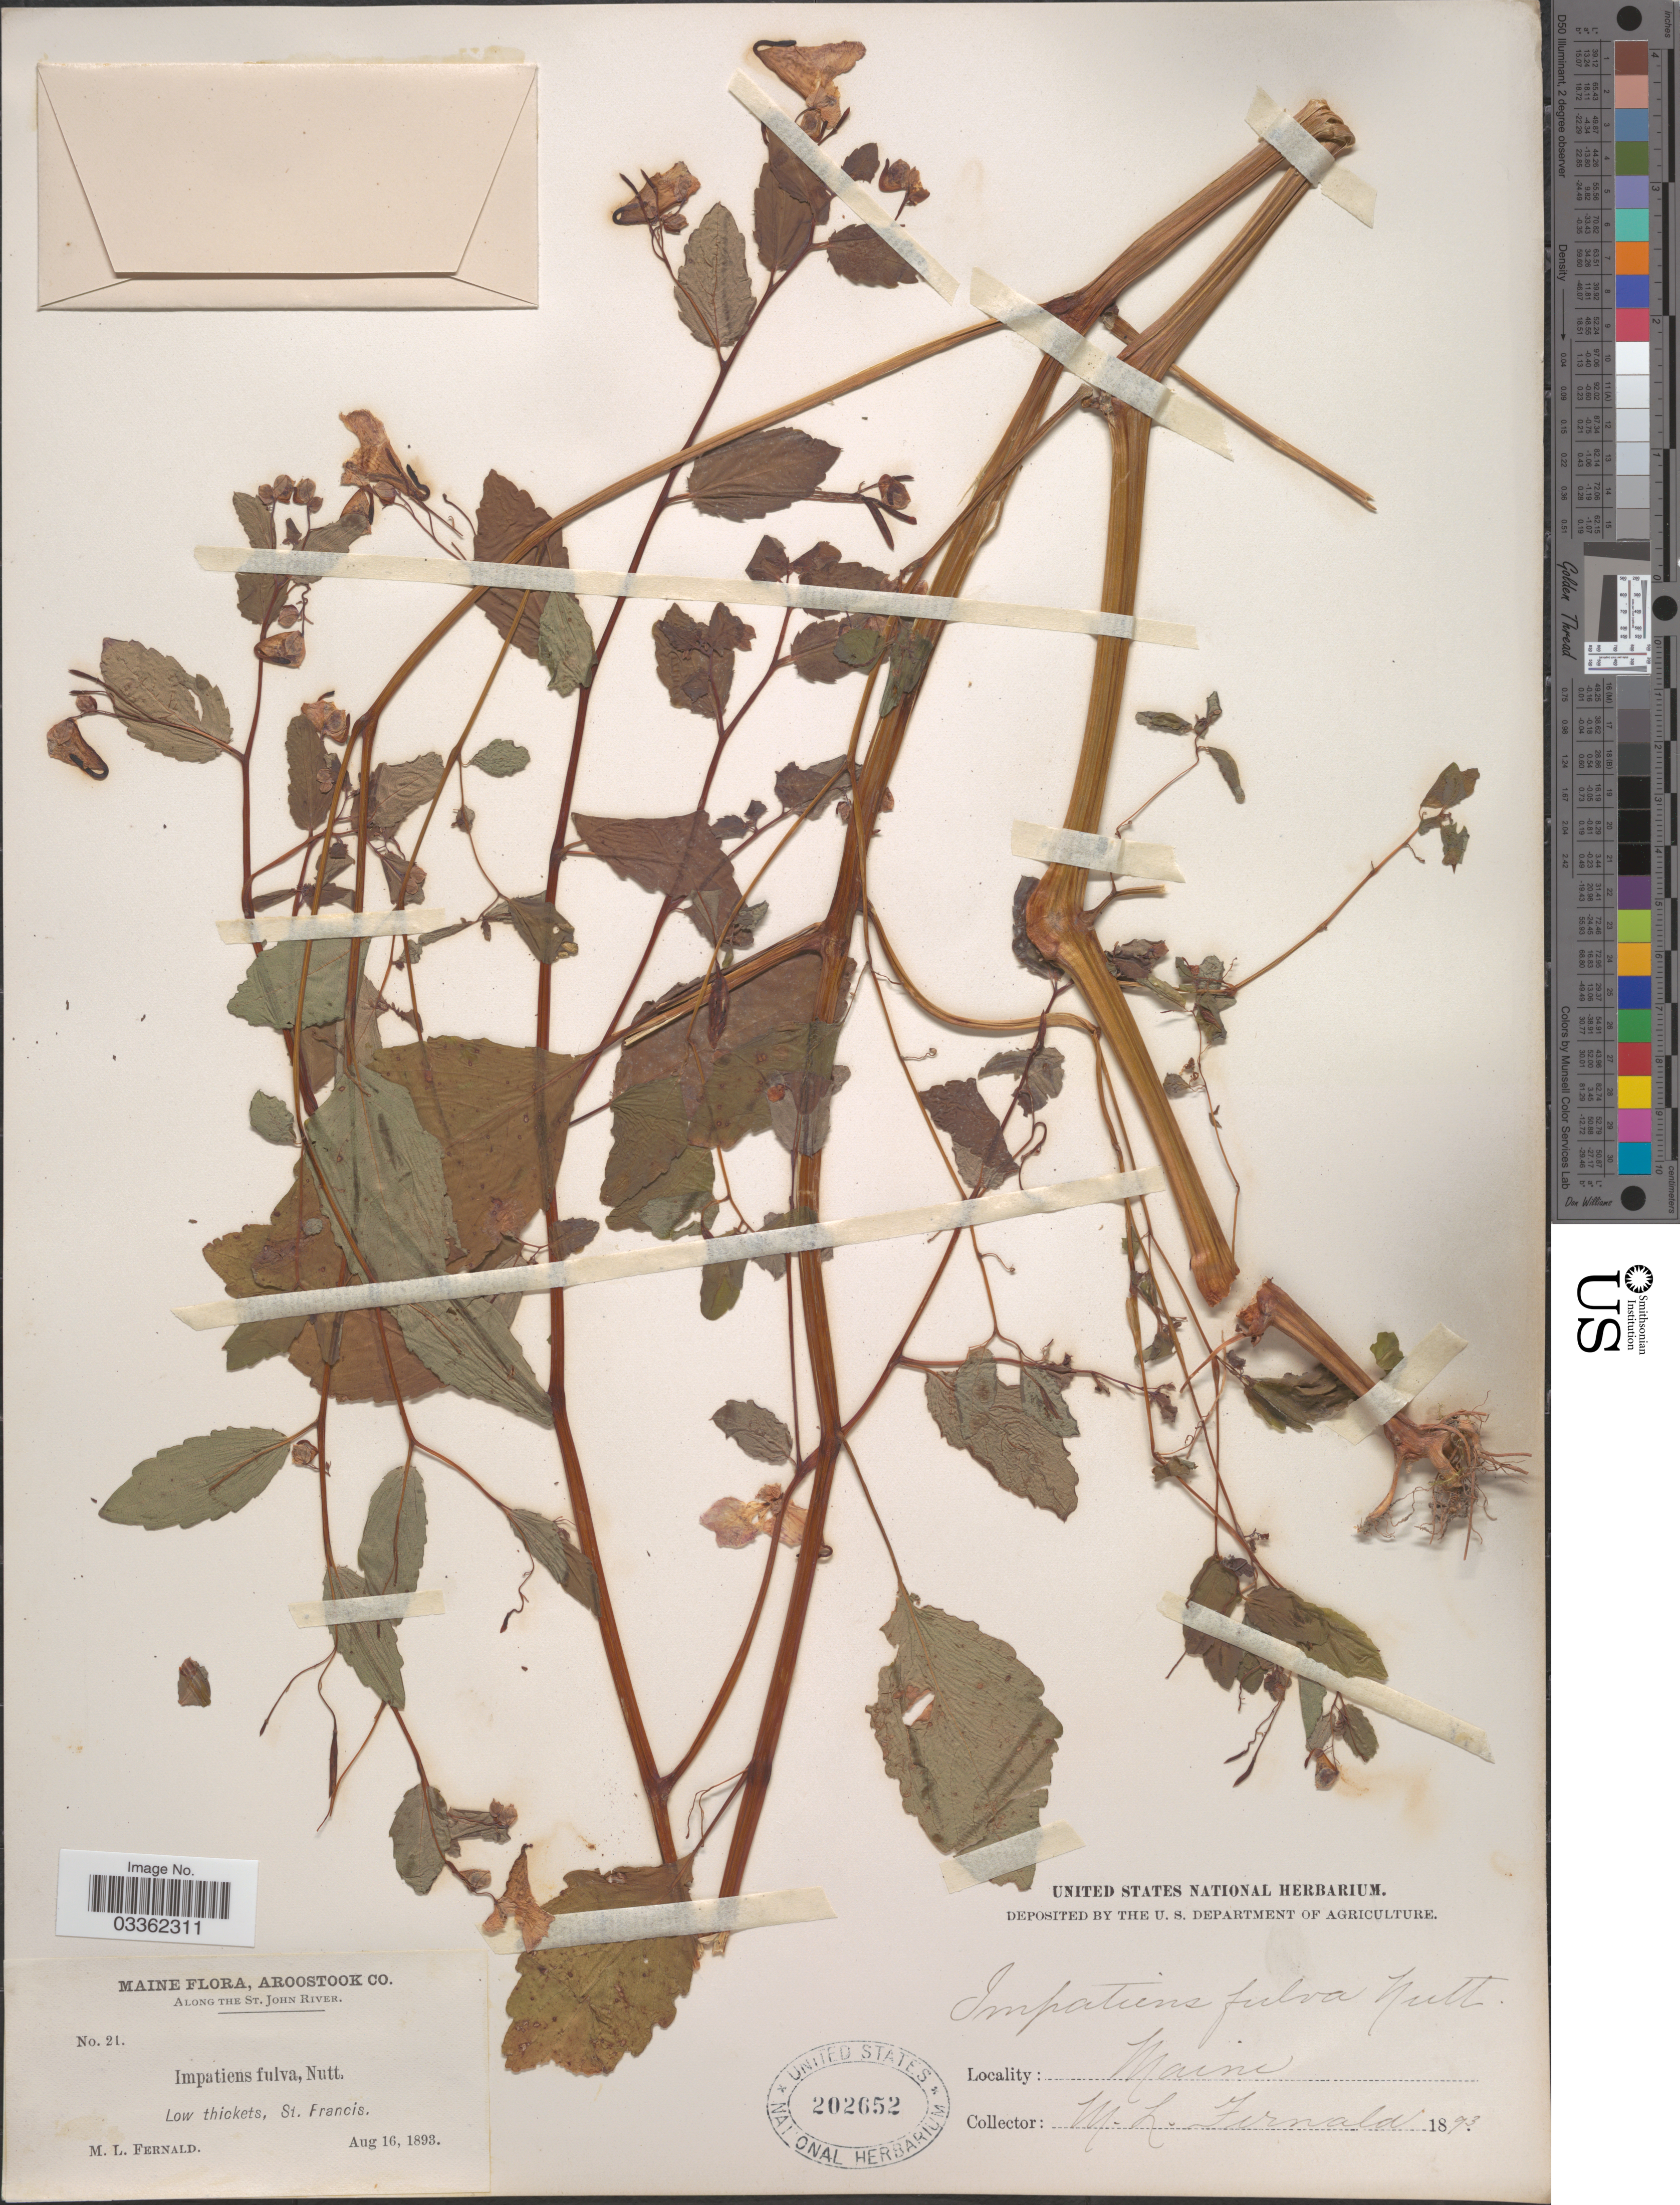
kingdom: Plantae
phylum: Tracheophyta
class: Magnoliopsida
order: Ericales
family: Balsaminaceae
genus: Impatiens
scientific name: Impatiens capensis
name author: Meerb.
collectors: M. L. Fernald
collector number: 21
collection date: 1893-08-16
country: United States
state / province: Maine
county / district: Aroostook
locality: Aroostook Co, Along the St. John River, St. Francis.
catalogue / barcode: US 202652